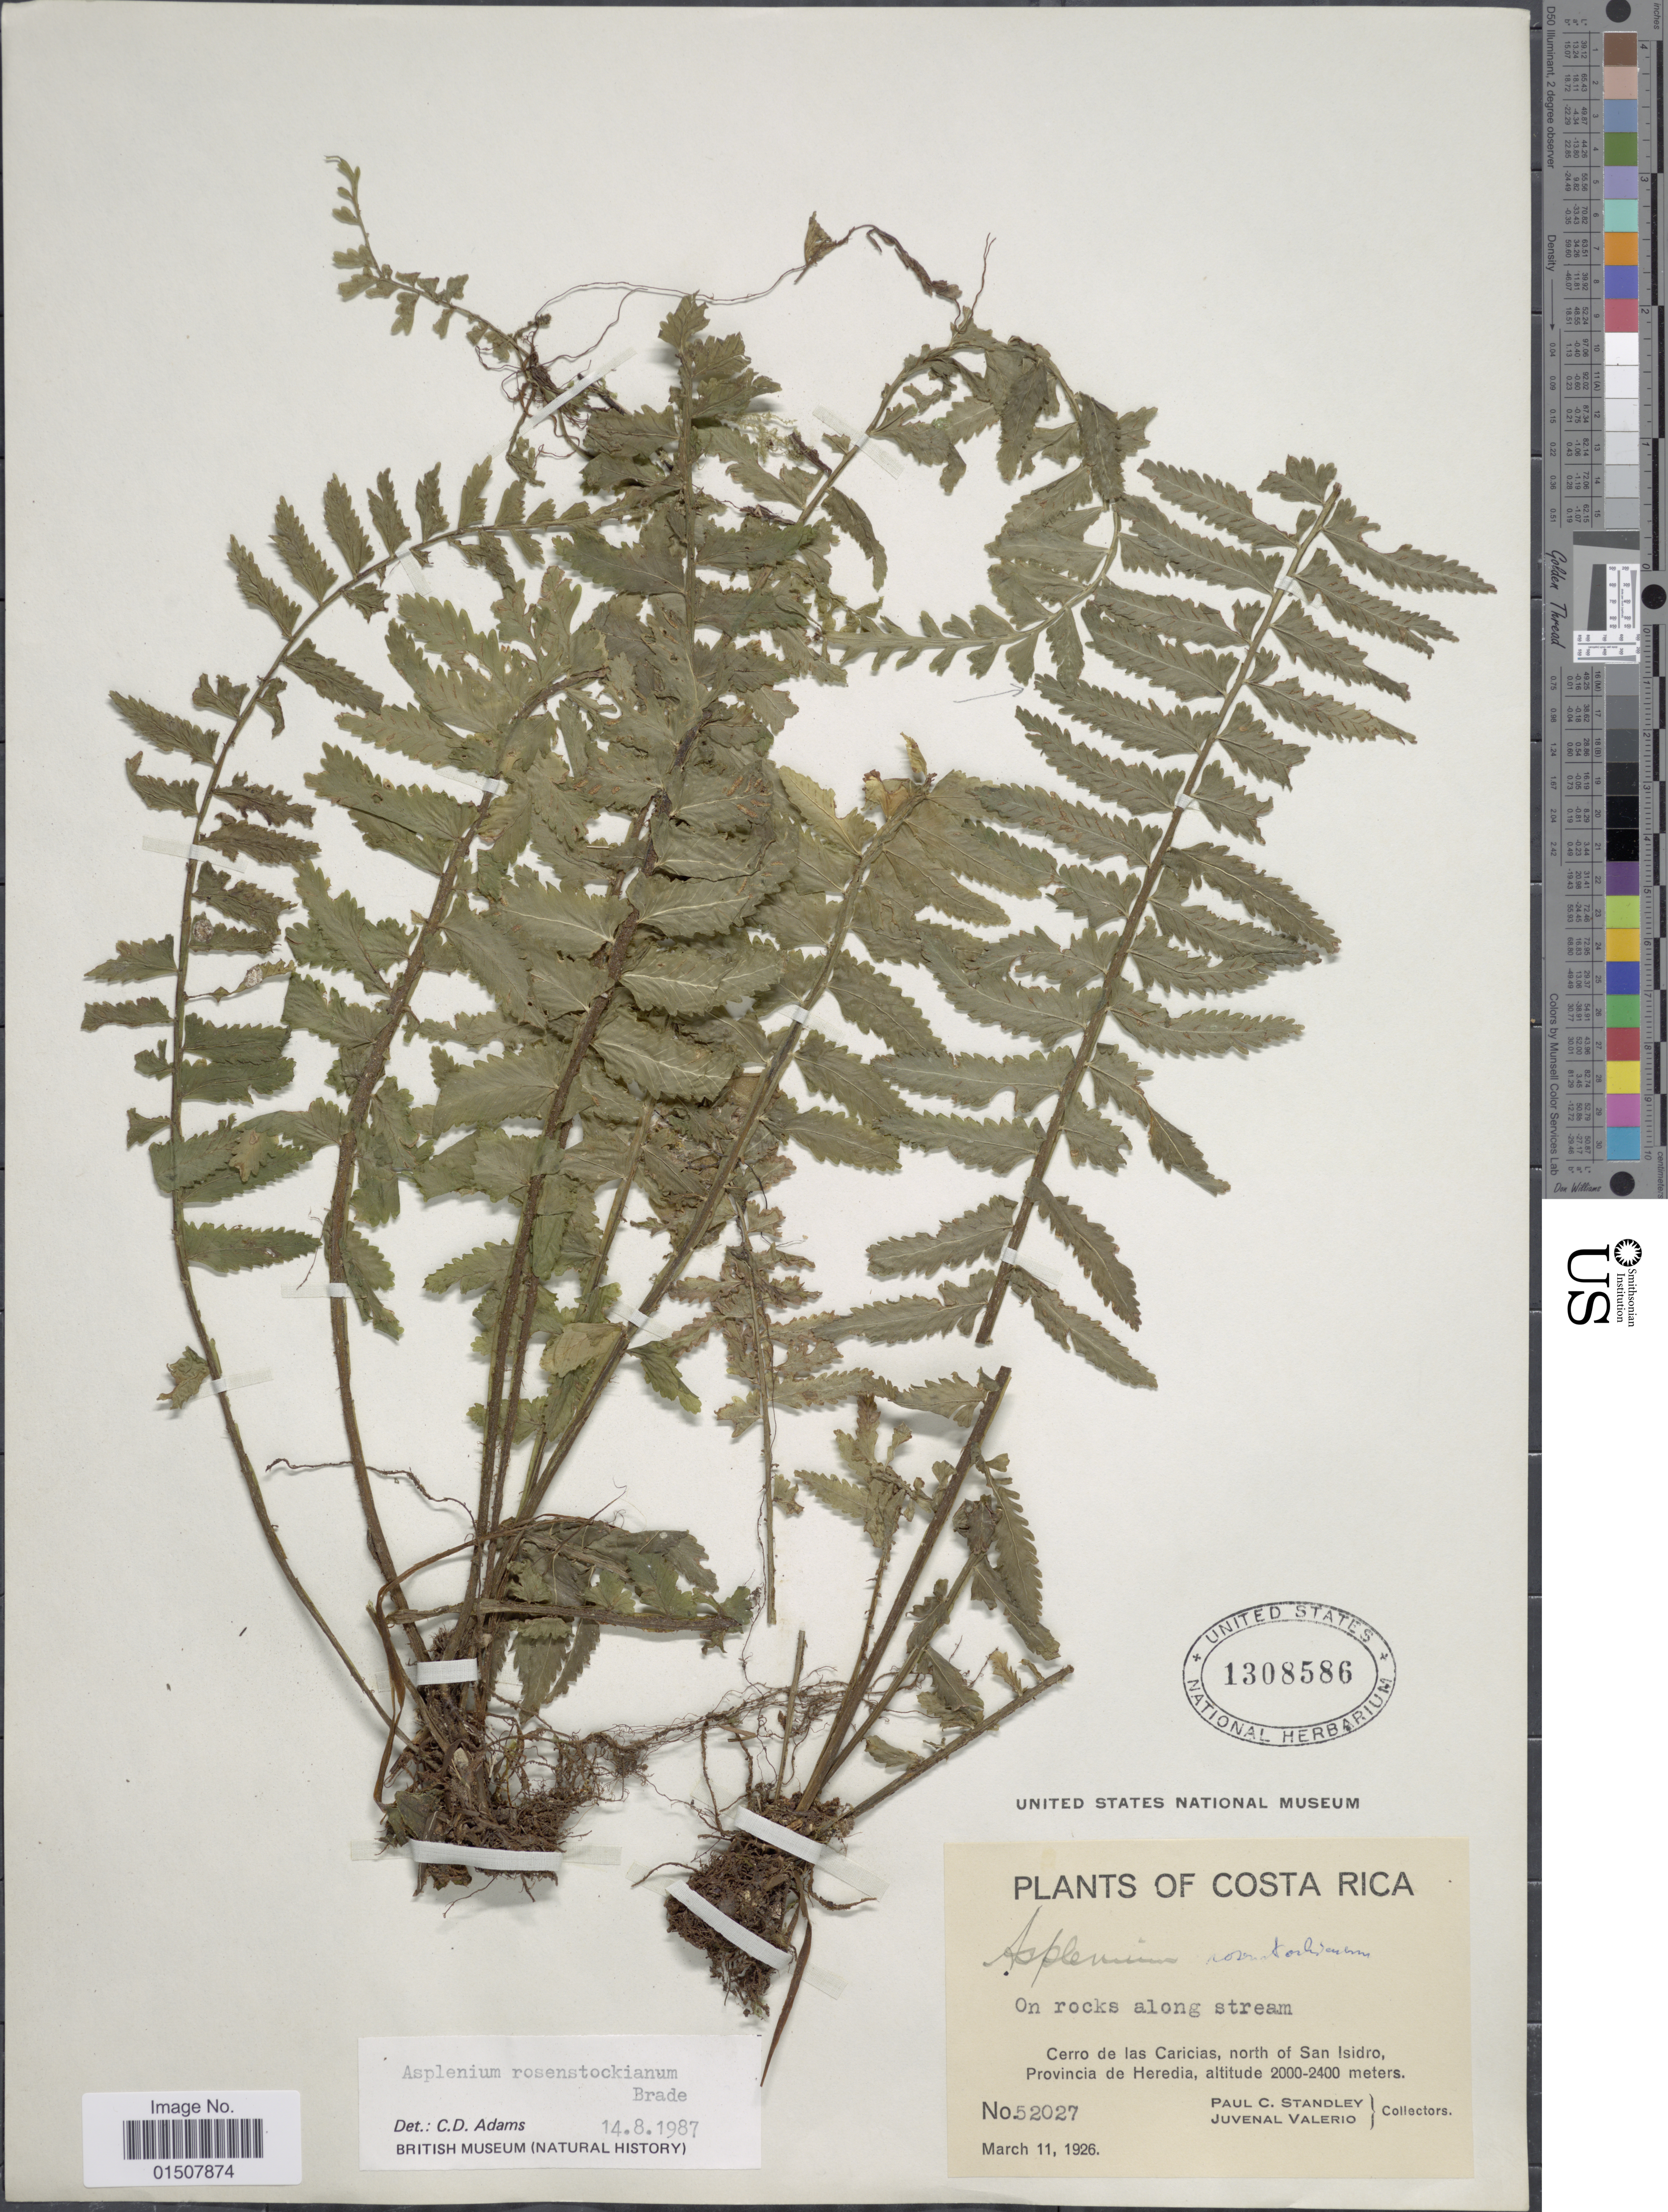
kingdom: Plantae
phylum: Tracheophyta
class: Polypodiopsida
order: Polypodiales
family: Aspleniaceae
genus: Asplenium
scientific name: Asplenium rosenstockianum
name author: Brade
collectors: P. C. Standley & J. Valerio R.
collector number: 52027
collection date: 1926-03-11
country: Costa Rica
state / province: Heredia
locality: Cerro de las Caricias, north of San Isidro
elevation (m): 2000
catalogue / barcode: US 1308586